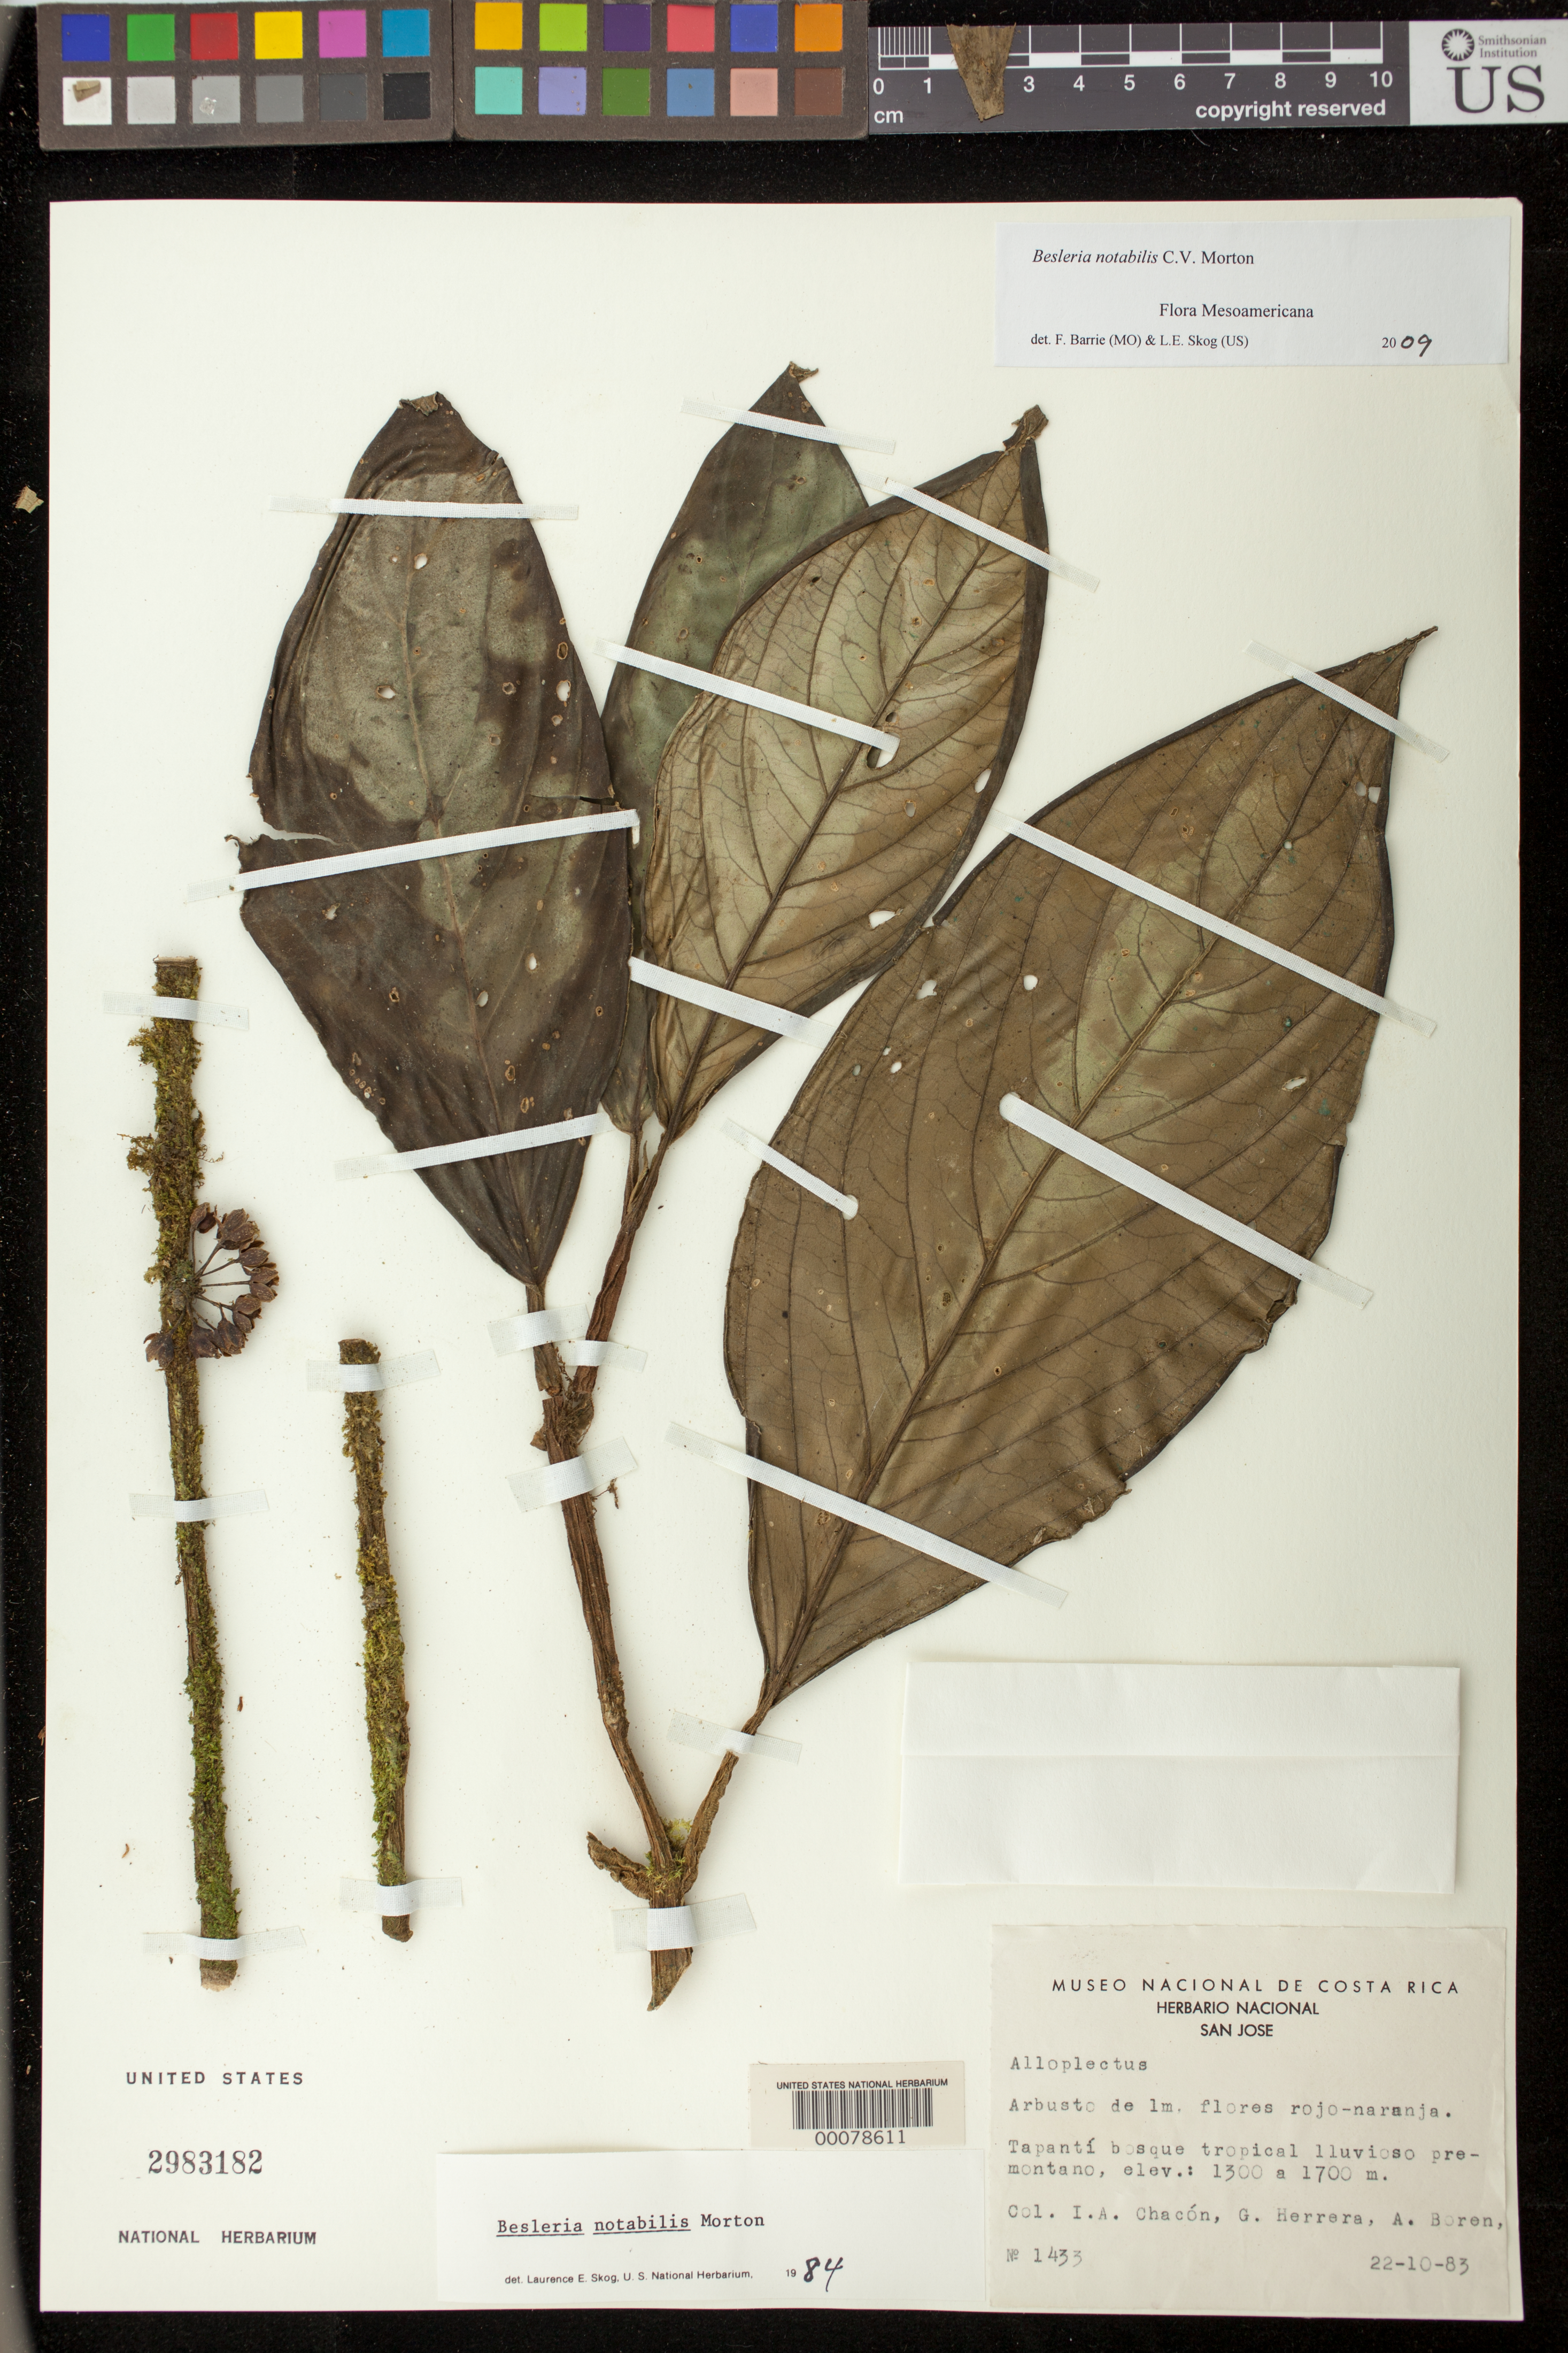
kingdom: Plantae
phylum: Tracheophyta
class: Magnoliopsida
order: Lamiales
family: Gesneriaceae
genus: Besleria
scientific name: Besleria notabilis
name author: C.V. Morton in Standl.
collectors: I. Chacón, G. Herrera & A. Boren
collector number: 1433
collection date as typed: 22 Oct 1983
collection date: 1983-10-22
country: Costa Rica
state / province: Cartago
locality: Tapanti forest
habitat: Premontane tropical forest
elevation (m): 1300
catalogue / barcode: US 2983182